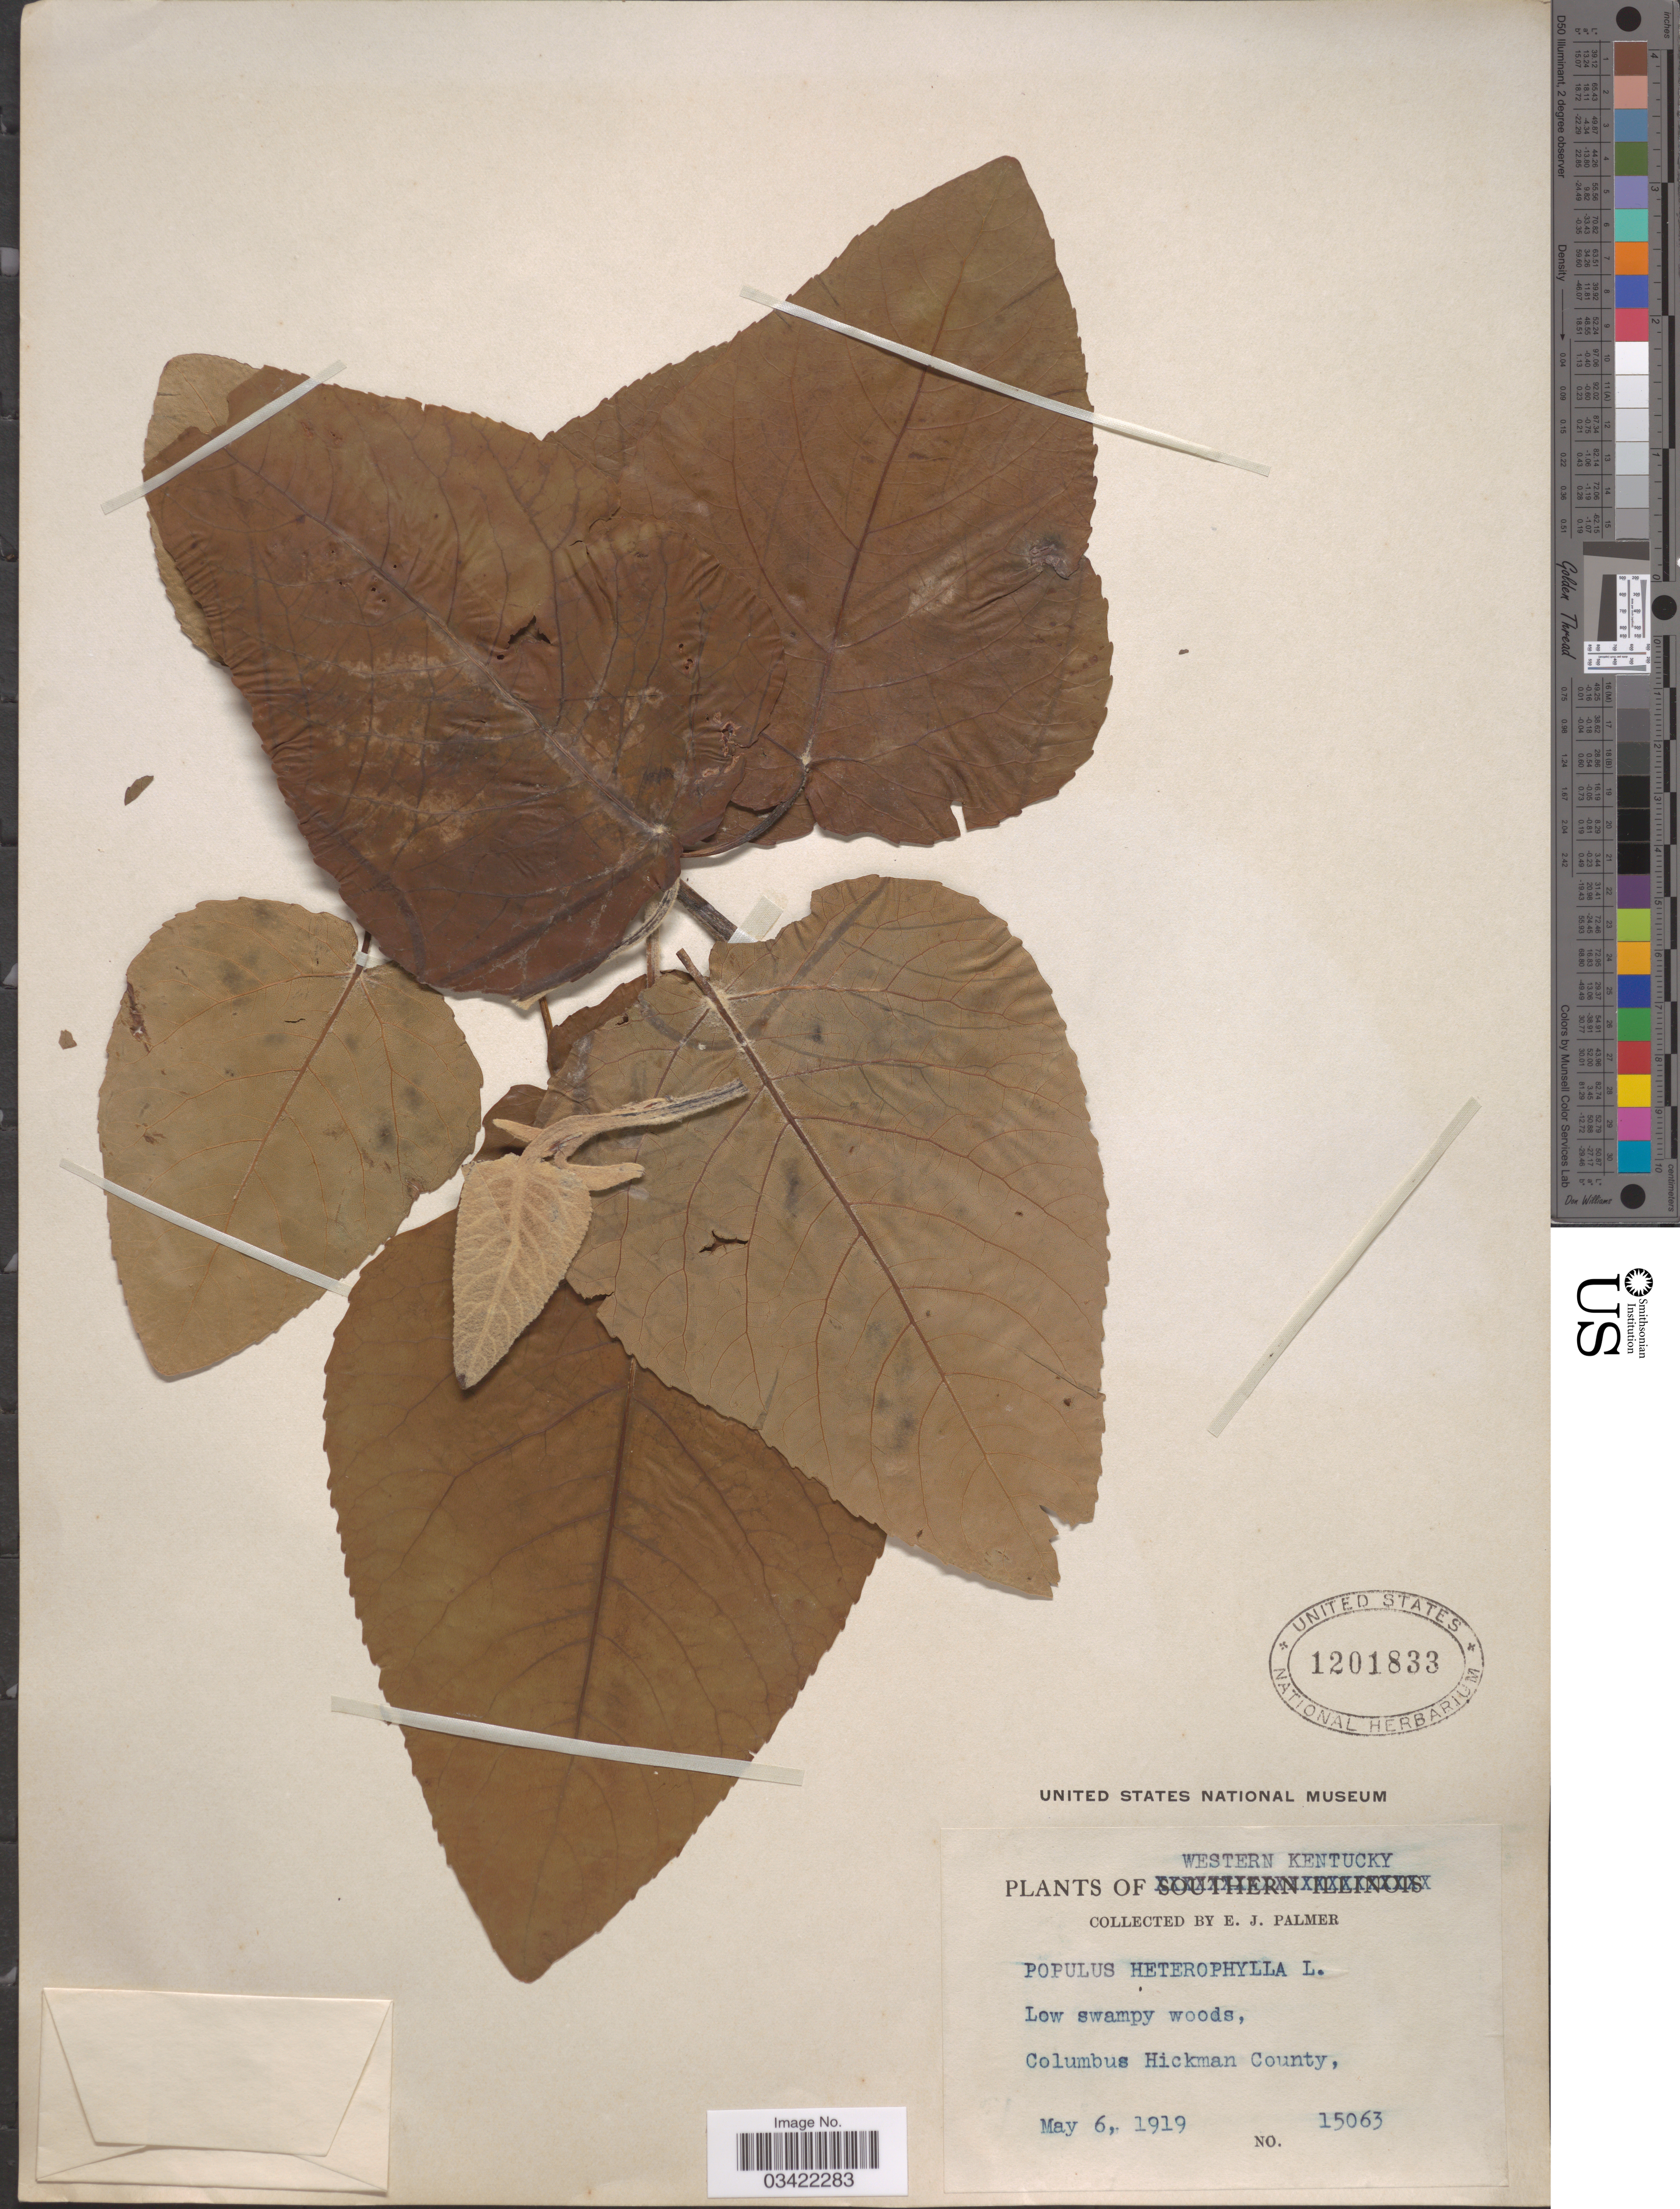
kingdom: Plantae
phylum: Tracheophyta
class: Magnoliopsida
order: Malpighiales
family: Salicaceae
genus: Populus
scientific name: Populus heterophylla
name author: L.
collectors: E. J. Palmer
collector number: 15063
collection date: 1919-05-06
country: United States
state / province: Kentucky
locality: Western Kentucky. Columbus Hickman County.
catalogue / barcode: US 1201833